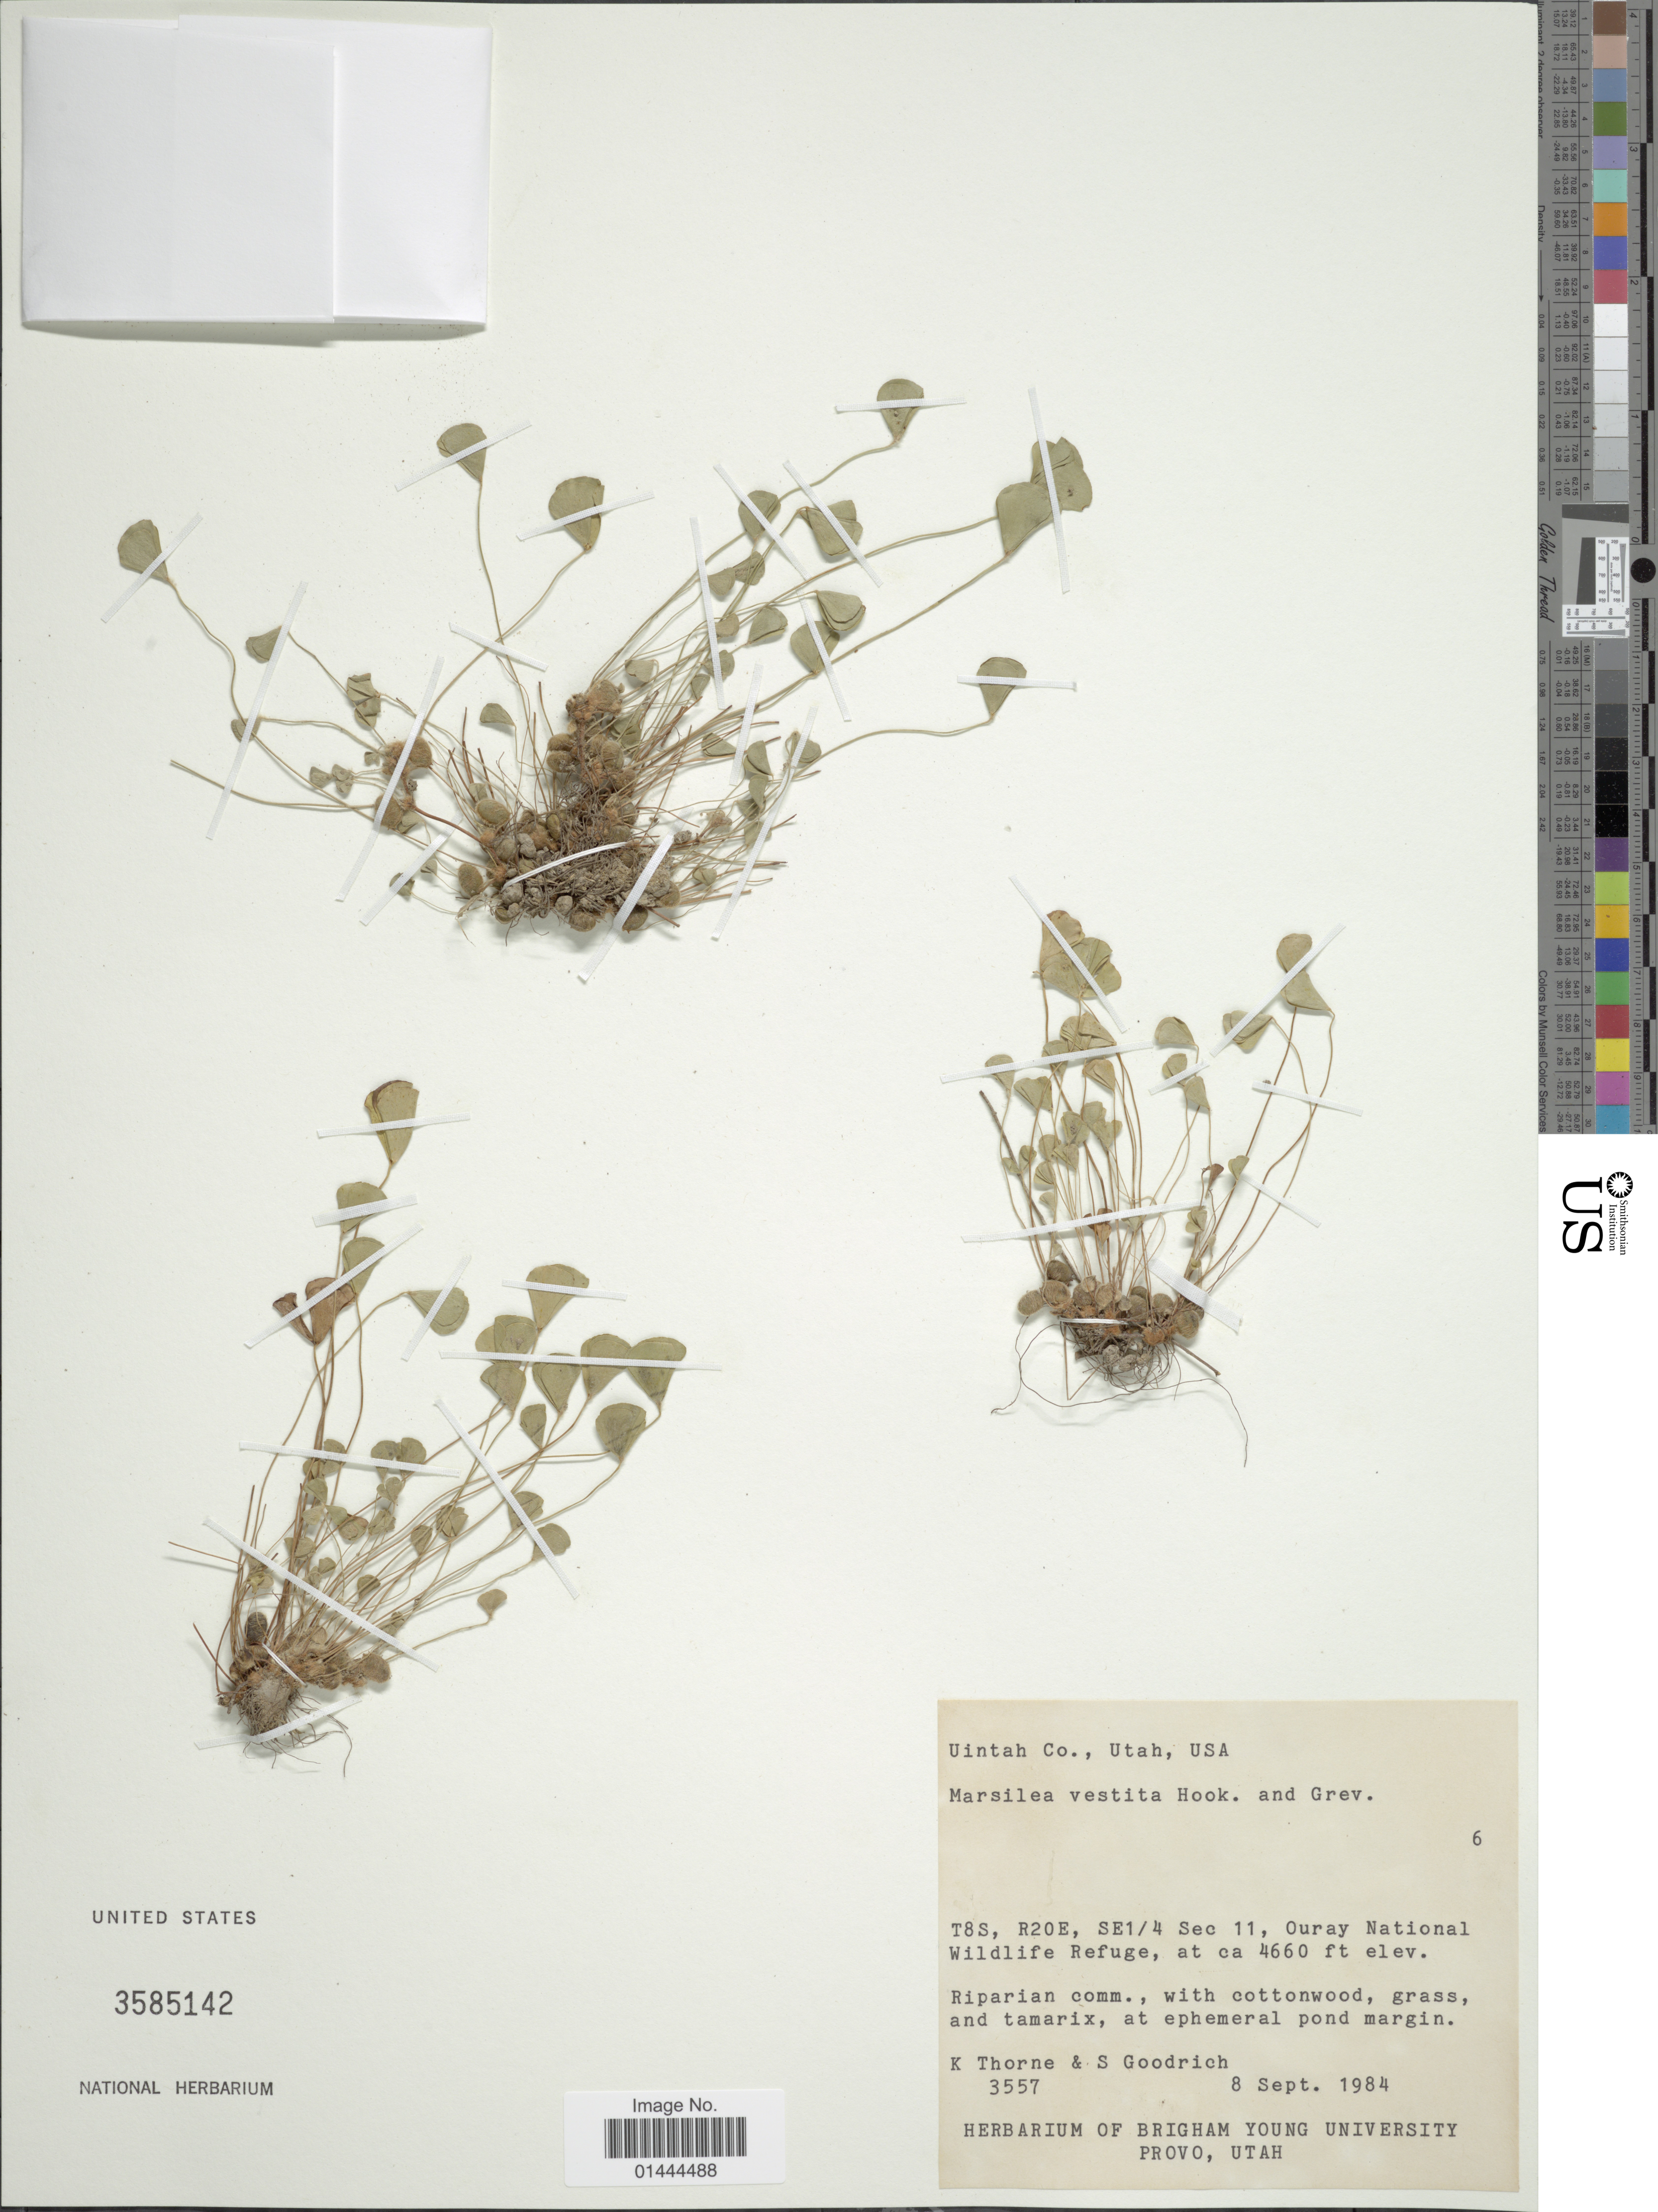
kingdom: Plantae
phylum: Tracheophyta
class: Polypodiopsida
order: Salviniales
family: Marsileaceae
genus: Marsilea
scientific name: Marsilea vestita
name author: Hook. & Grev.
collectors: K. Thorne & S. Goodrich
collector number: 3557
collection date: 1984-09-08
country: United States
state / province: Utah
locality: Uintah Co., T8S, R20E, SE¼ Sec 11, Ouray National Wildlife Refuge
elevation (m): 1420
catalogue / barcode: US 3585142